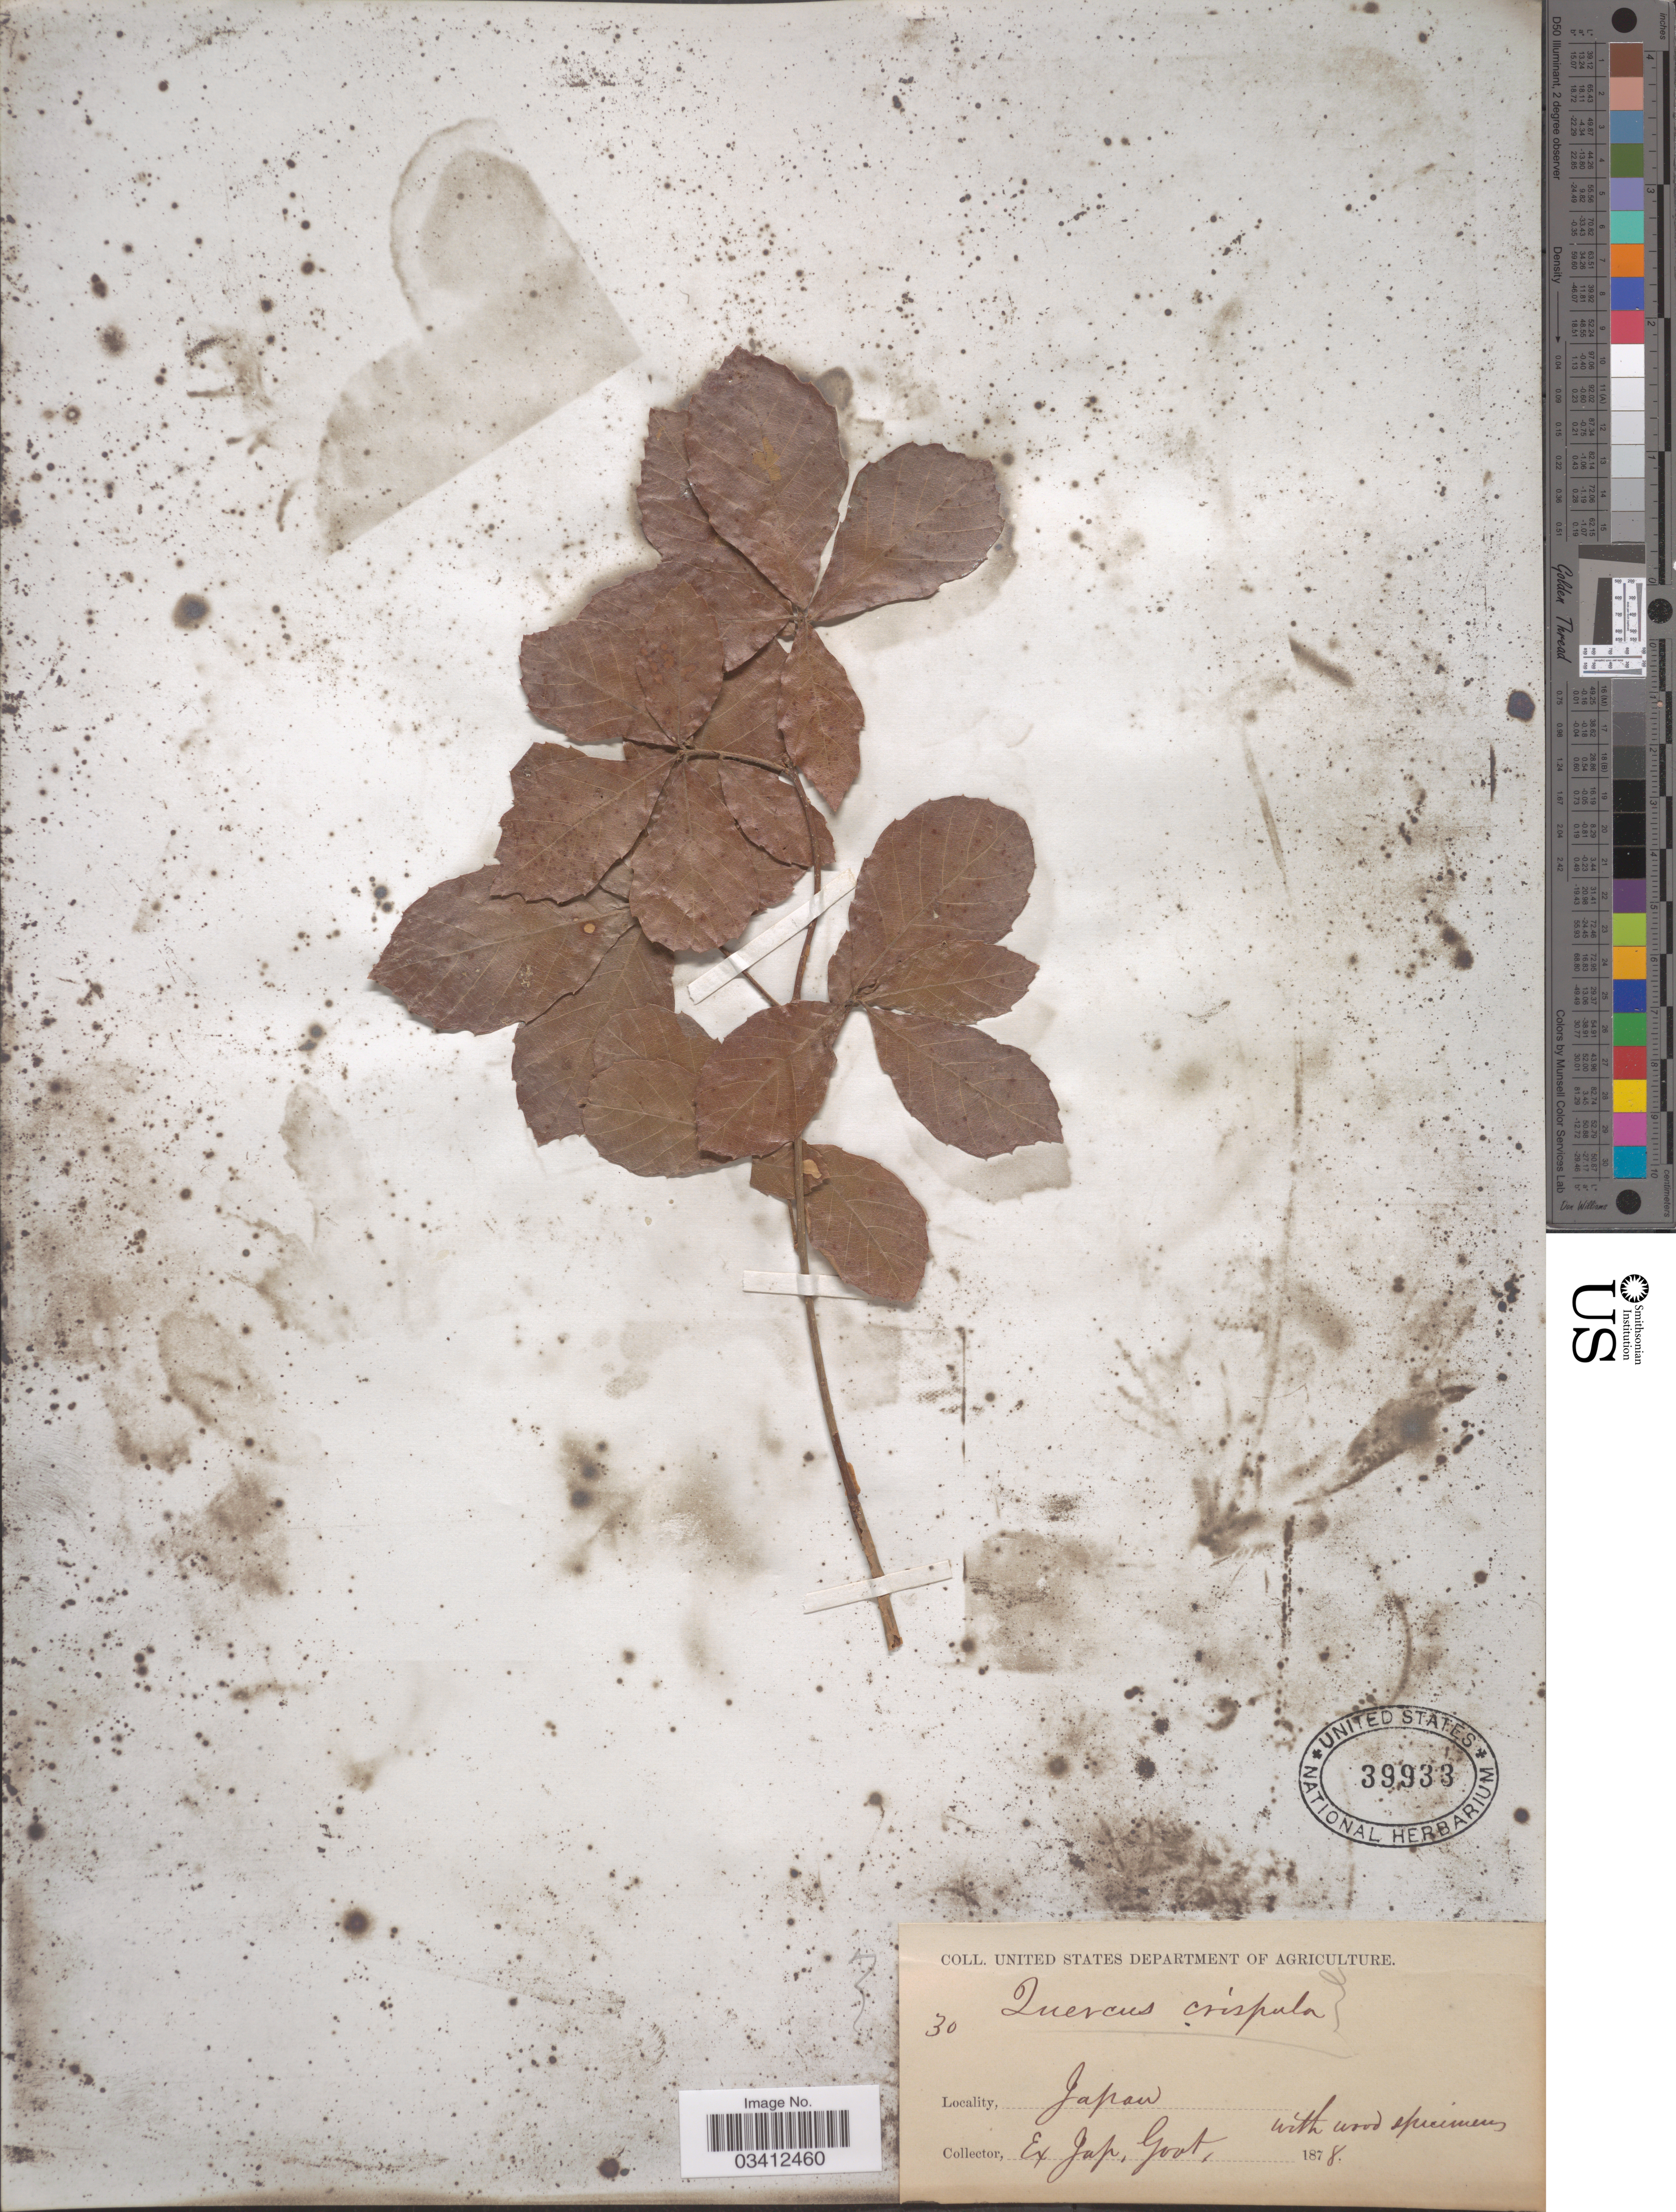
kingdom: Plantae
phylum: Tracheophyta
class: Magnoliopsida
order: Fagales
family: Fagaceae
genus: Quercus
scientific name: Quercus sp.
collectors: ex. Jap. Govt.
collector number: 30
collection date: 1878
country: Japan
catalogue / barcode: US 39933